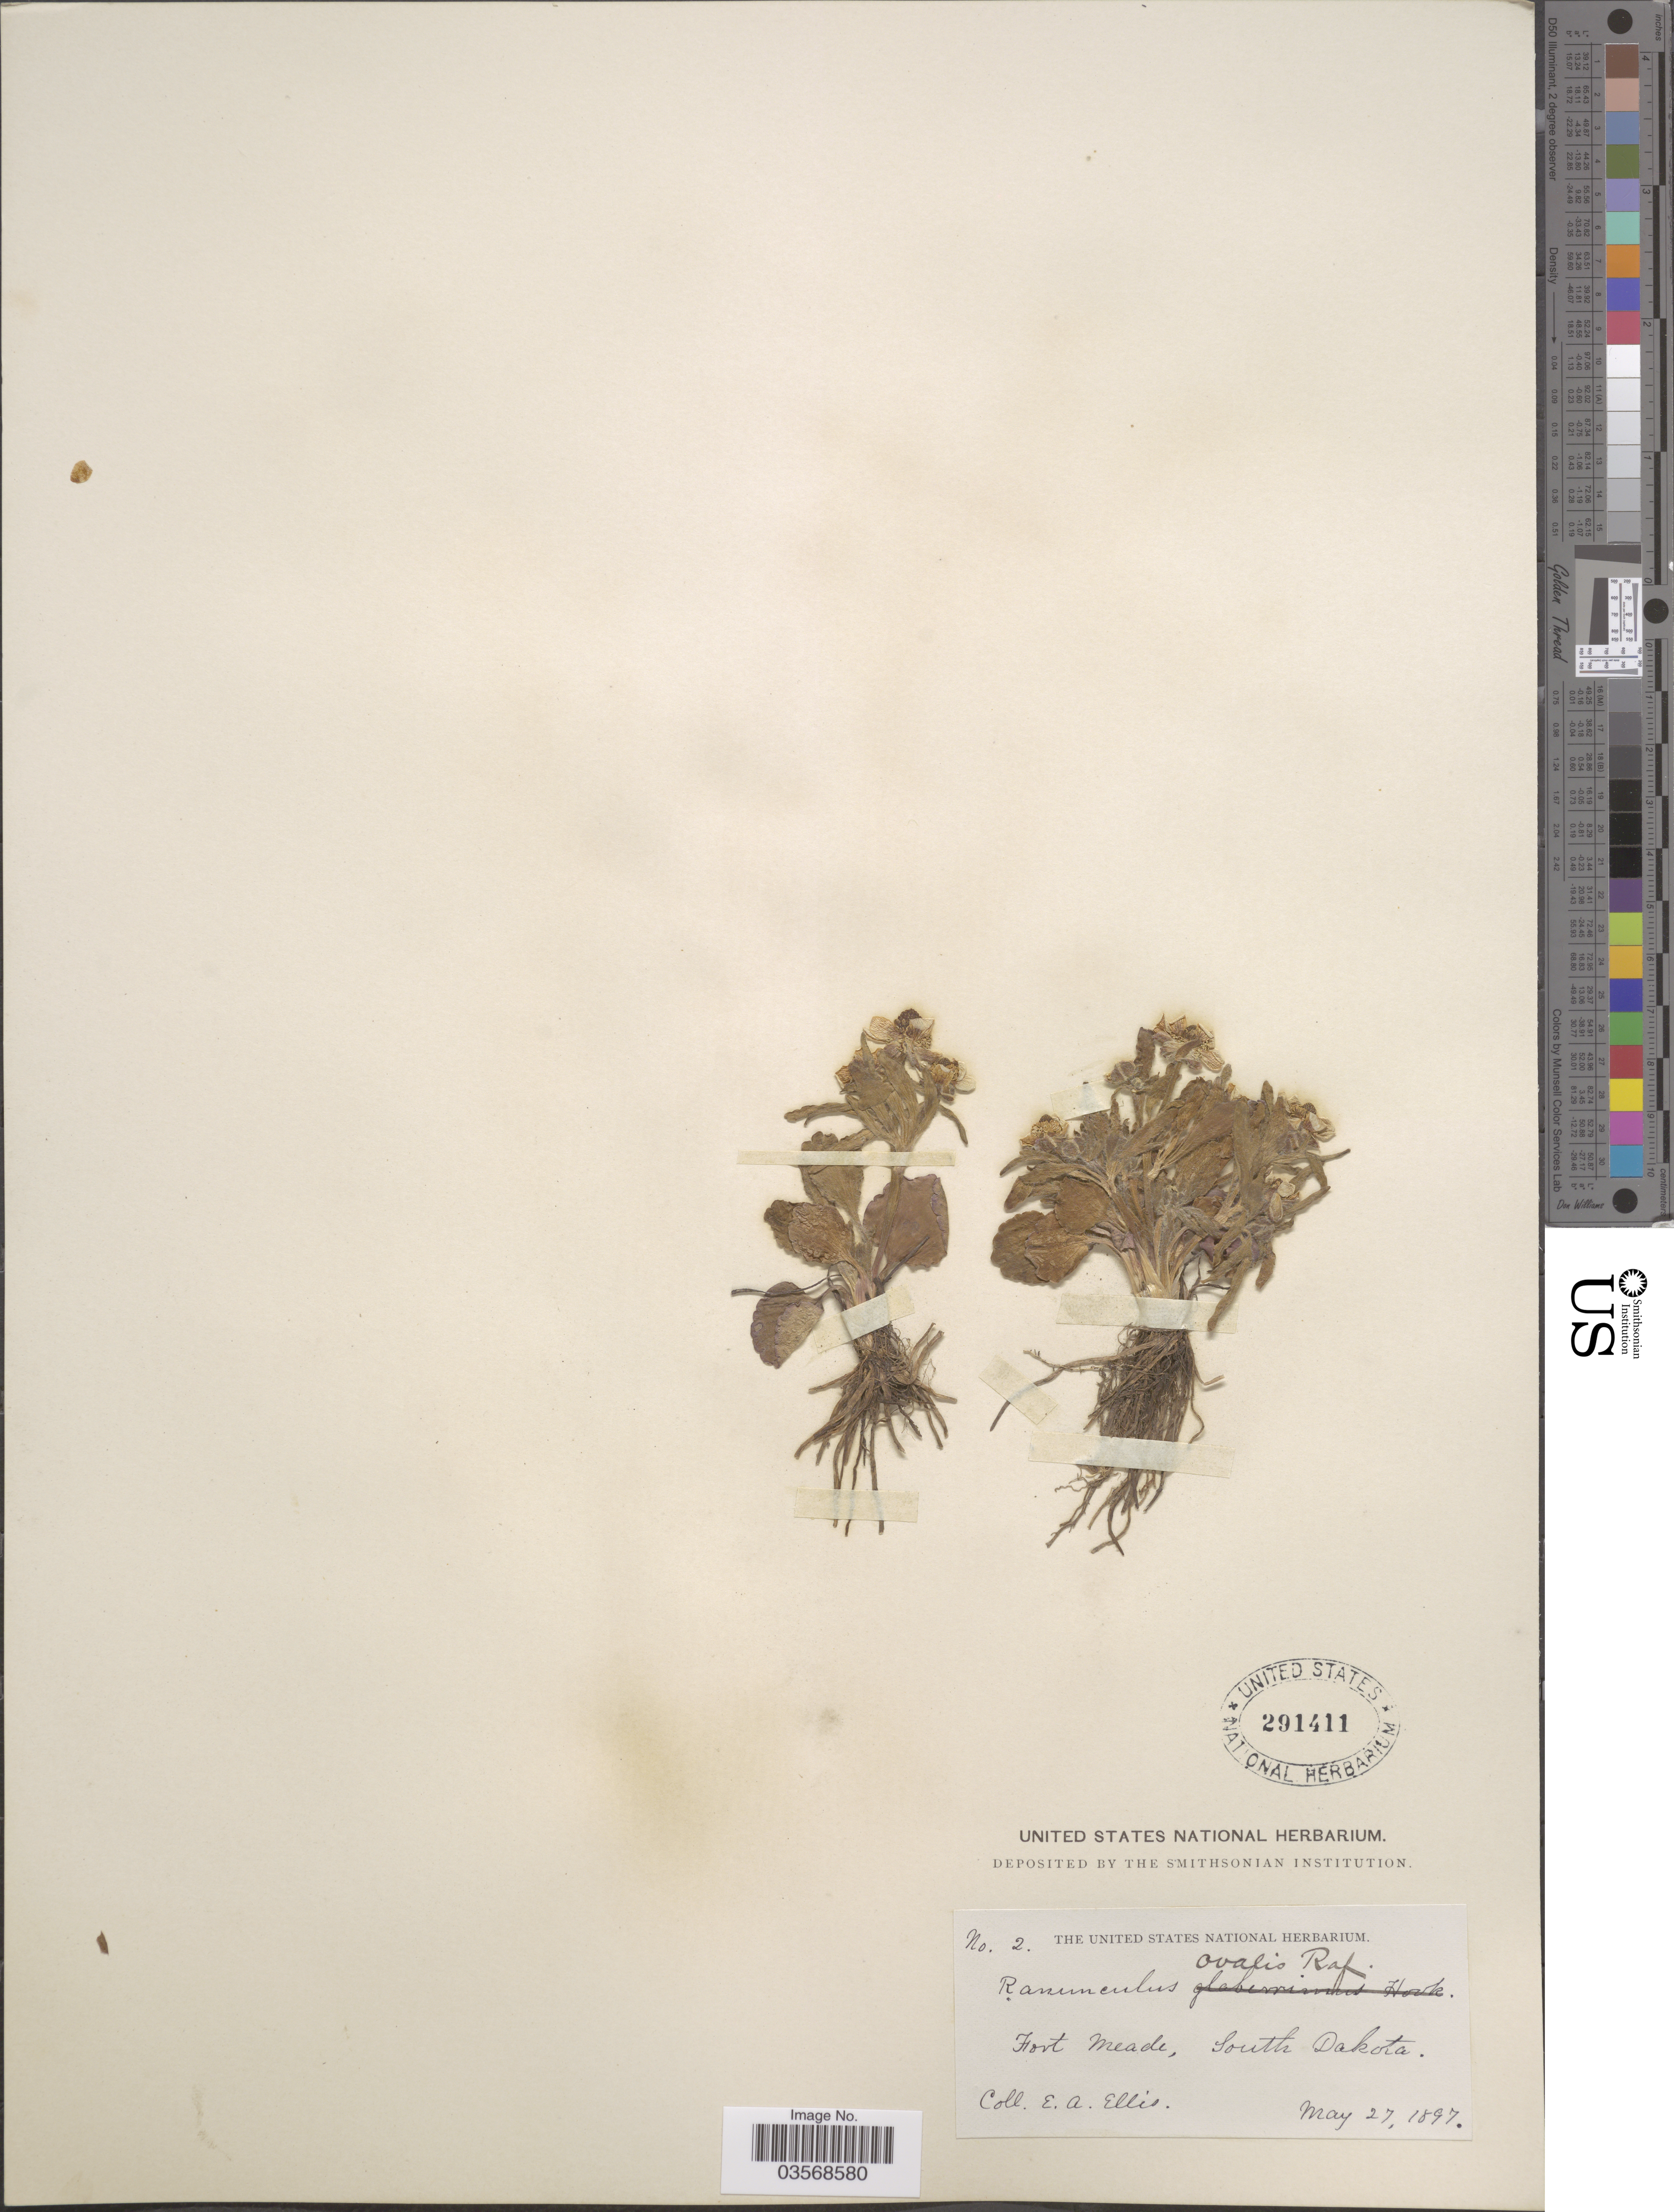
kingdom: Plantae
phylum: Tracheophyta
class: Magnoliopsida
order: Ranunculales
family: Ranunculaceae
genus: Ranunculus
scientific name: Ranunculus ovalis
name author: Raf.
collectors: E. Ellis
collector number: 2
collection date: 1897-05-27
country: United States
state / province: South Dakota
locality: Fort Meade.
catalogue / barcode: US 291411